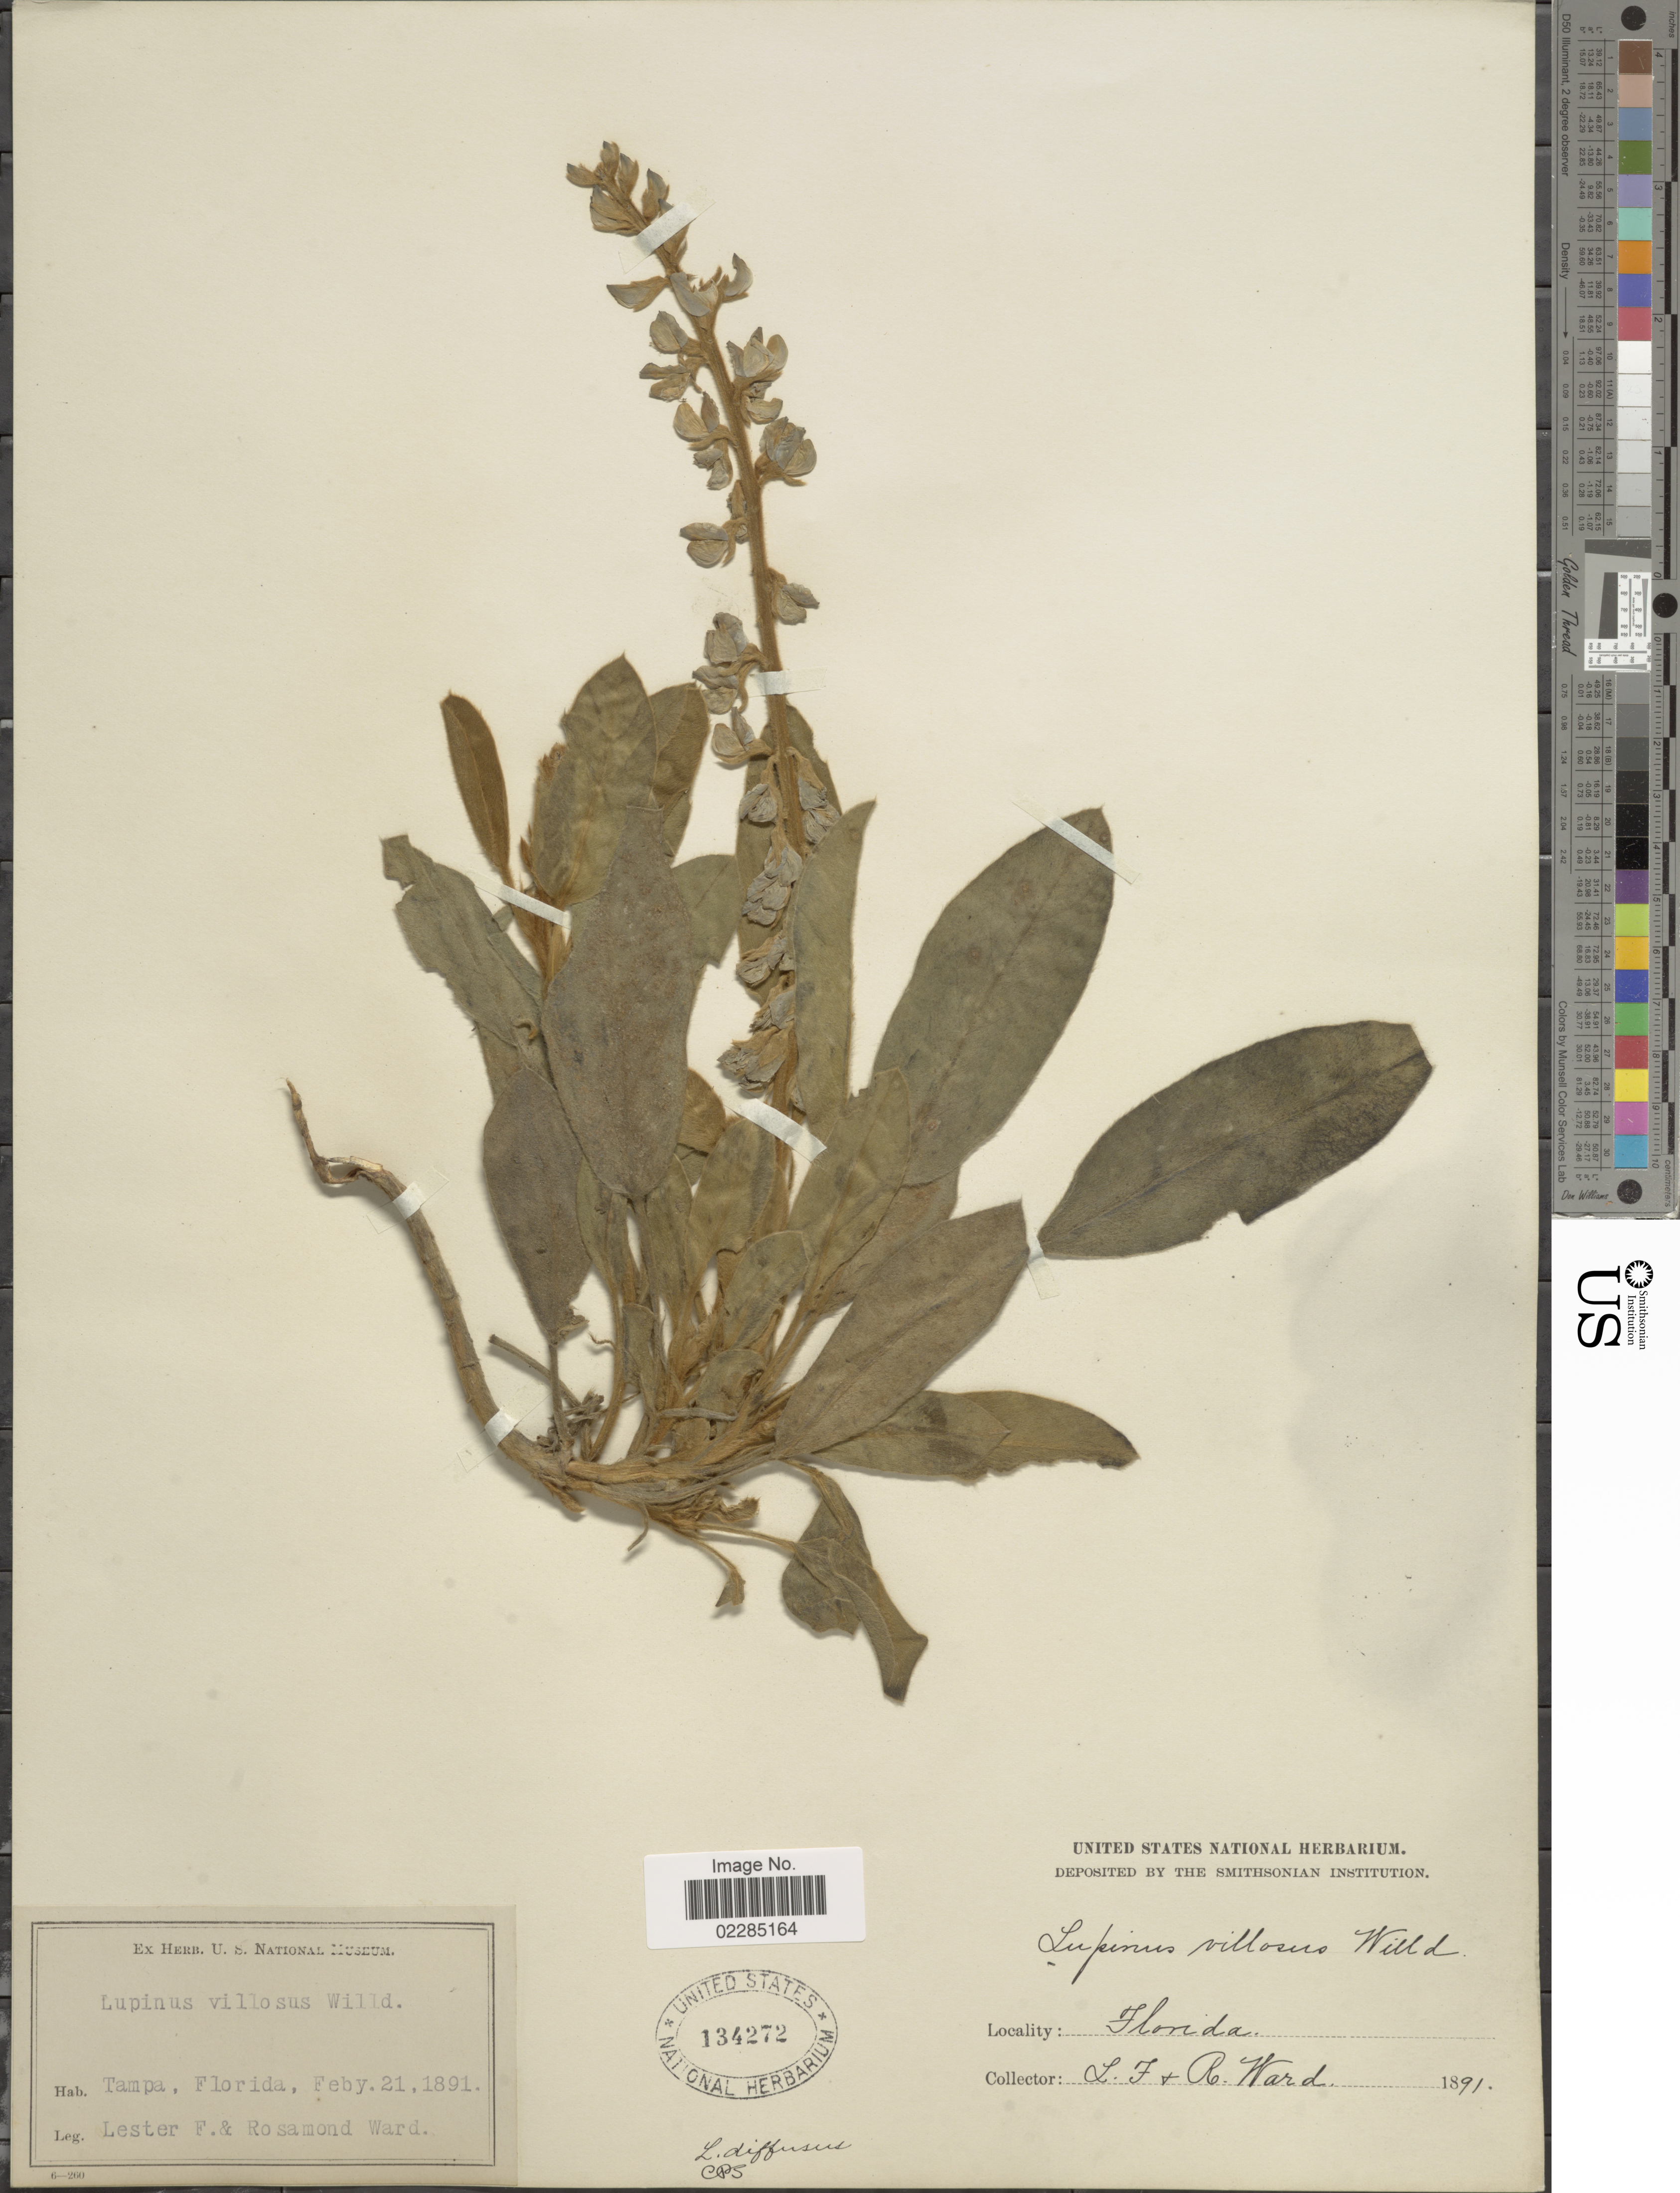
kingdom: Plantae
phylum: Tracheophyta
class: Magnoliopsida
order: Fabales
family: Fabaceae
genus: Lupinus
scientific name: Lupinus diffusus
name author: Nutt.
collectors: L. F. Ward & R. Ward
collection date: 1891-02-21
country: United States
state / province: Florida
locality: Tampa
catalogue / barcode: US 134272